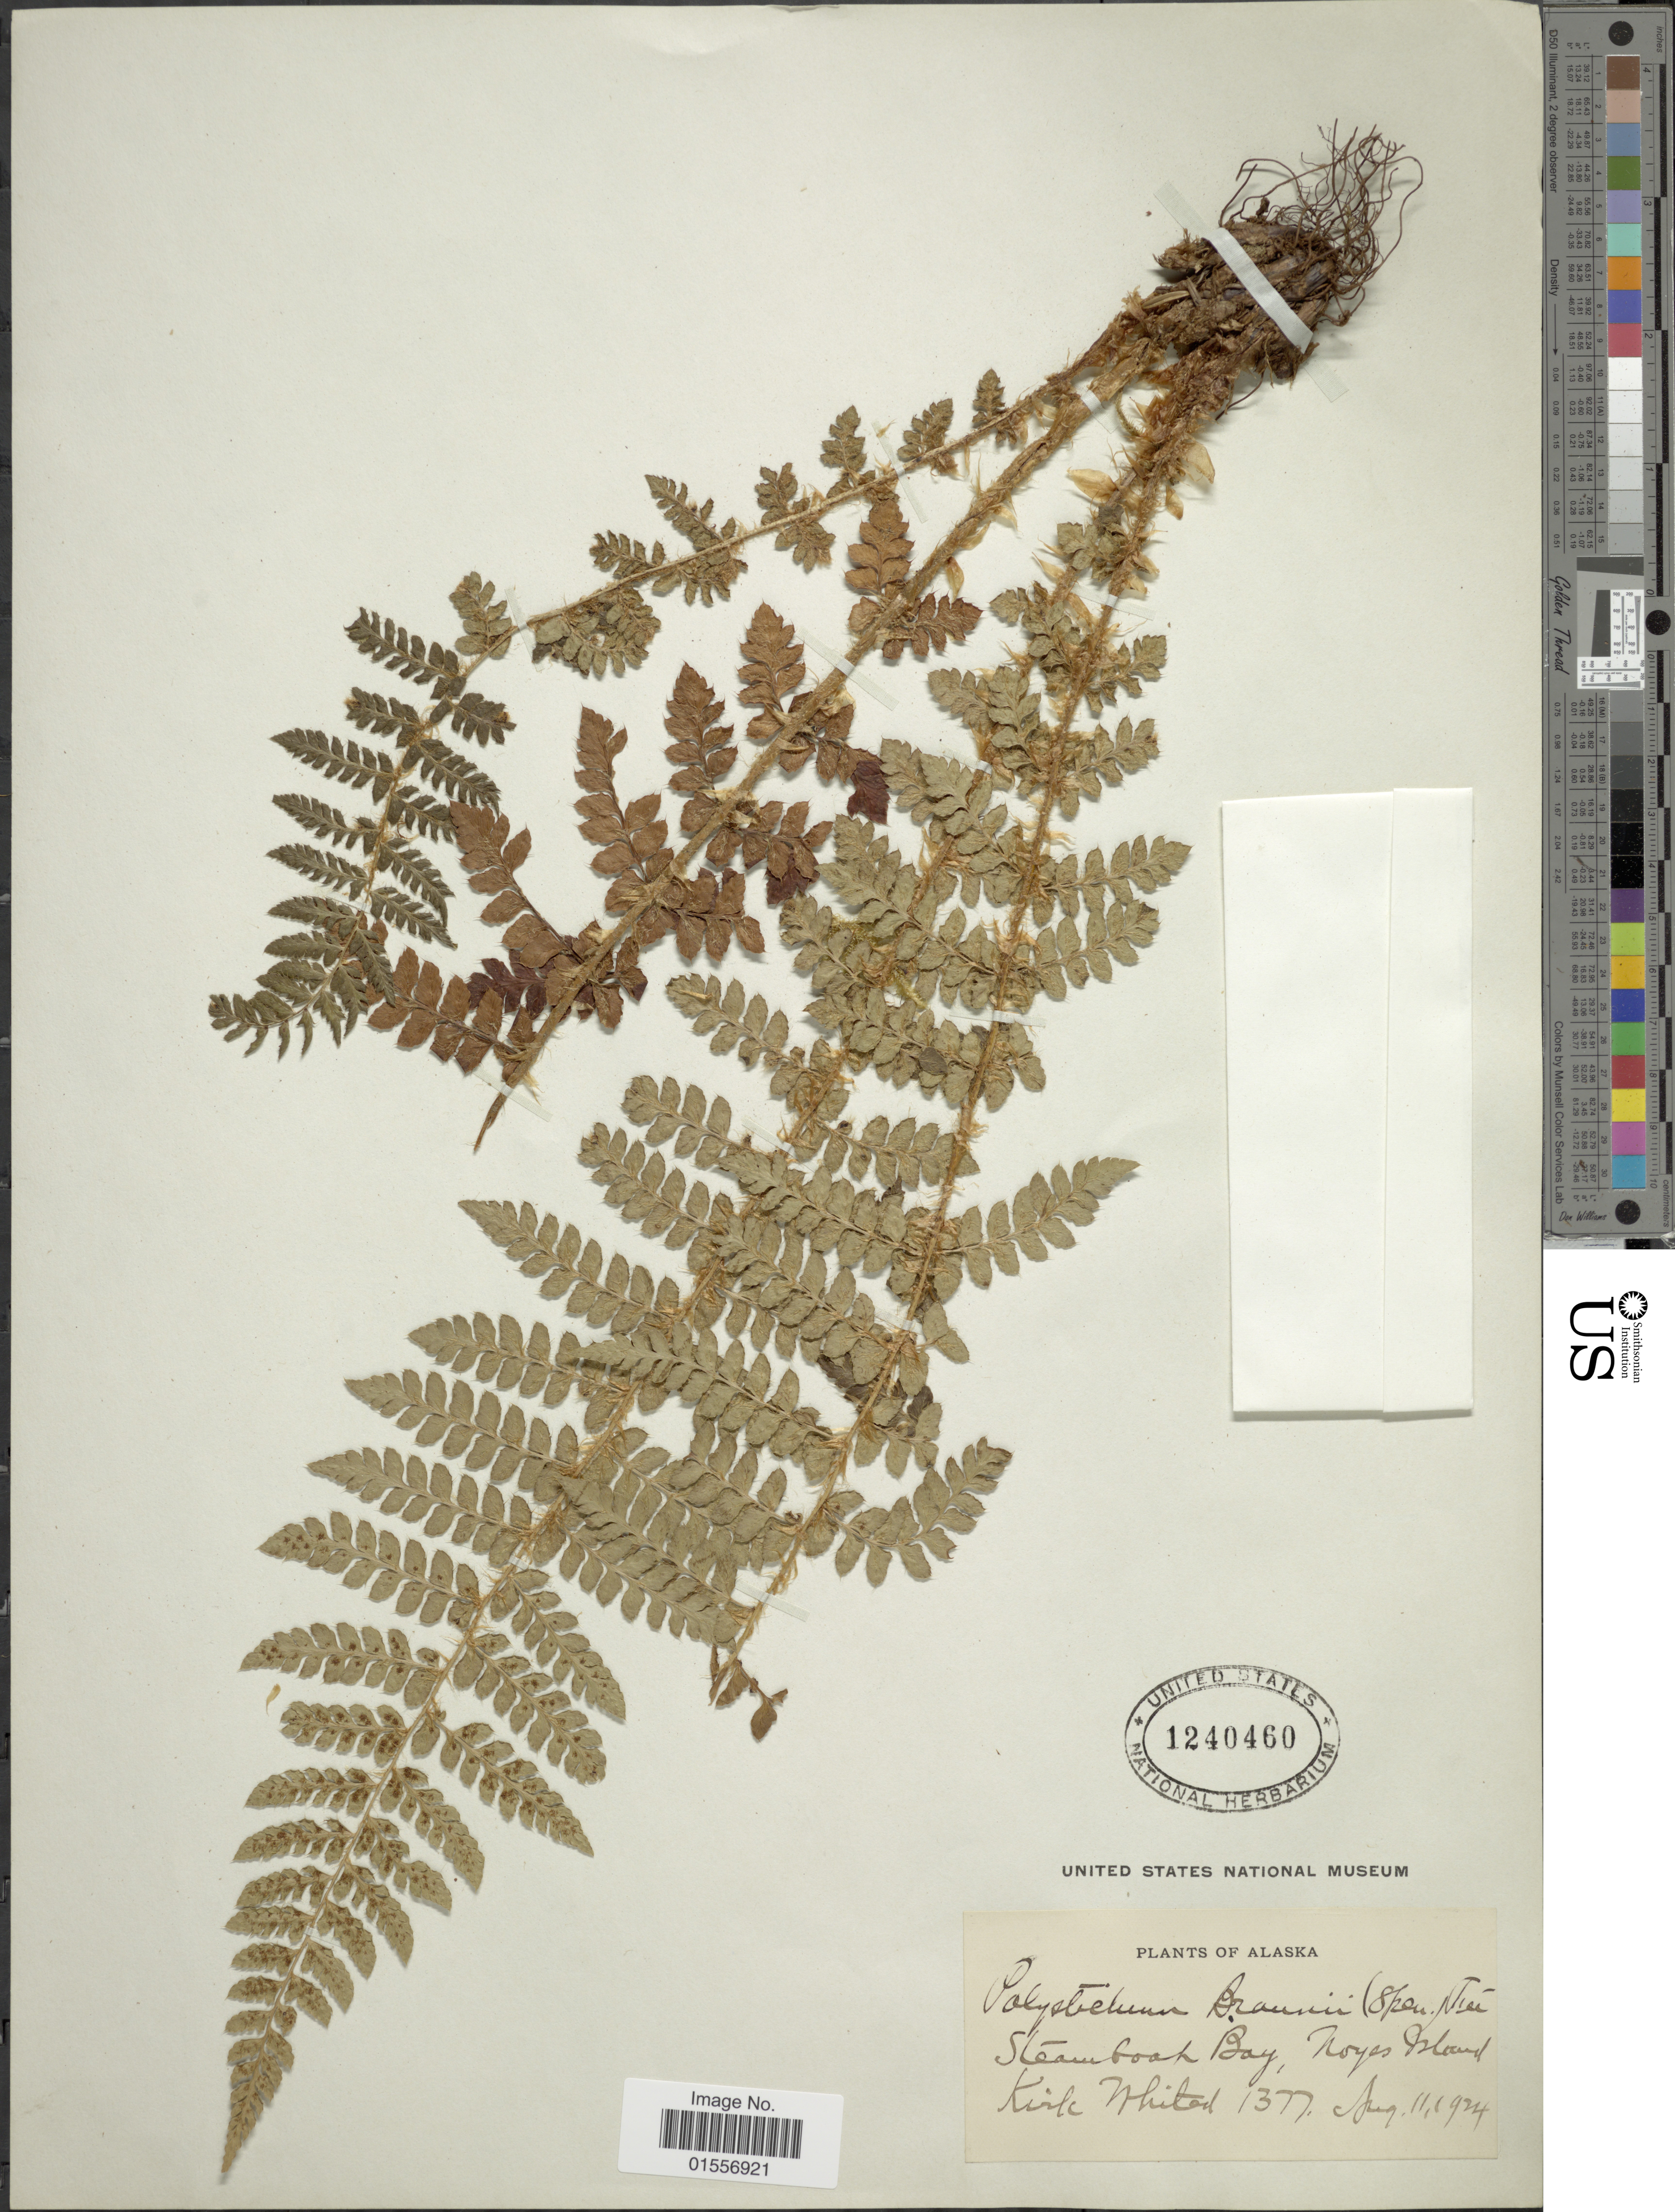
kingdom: Plantae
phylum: Tracheophyta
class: Polypodiopsida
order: Polypodiales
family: Dryopteridaceae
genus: Polystichum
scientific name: Polystichum braunii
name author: (Spenn.) Fée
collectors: K. Whited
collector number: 1377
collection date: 1924-08-11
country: United States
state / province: Alaska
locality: Steambook Bay, Noyes Island.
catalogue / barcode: US 1240460